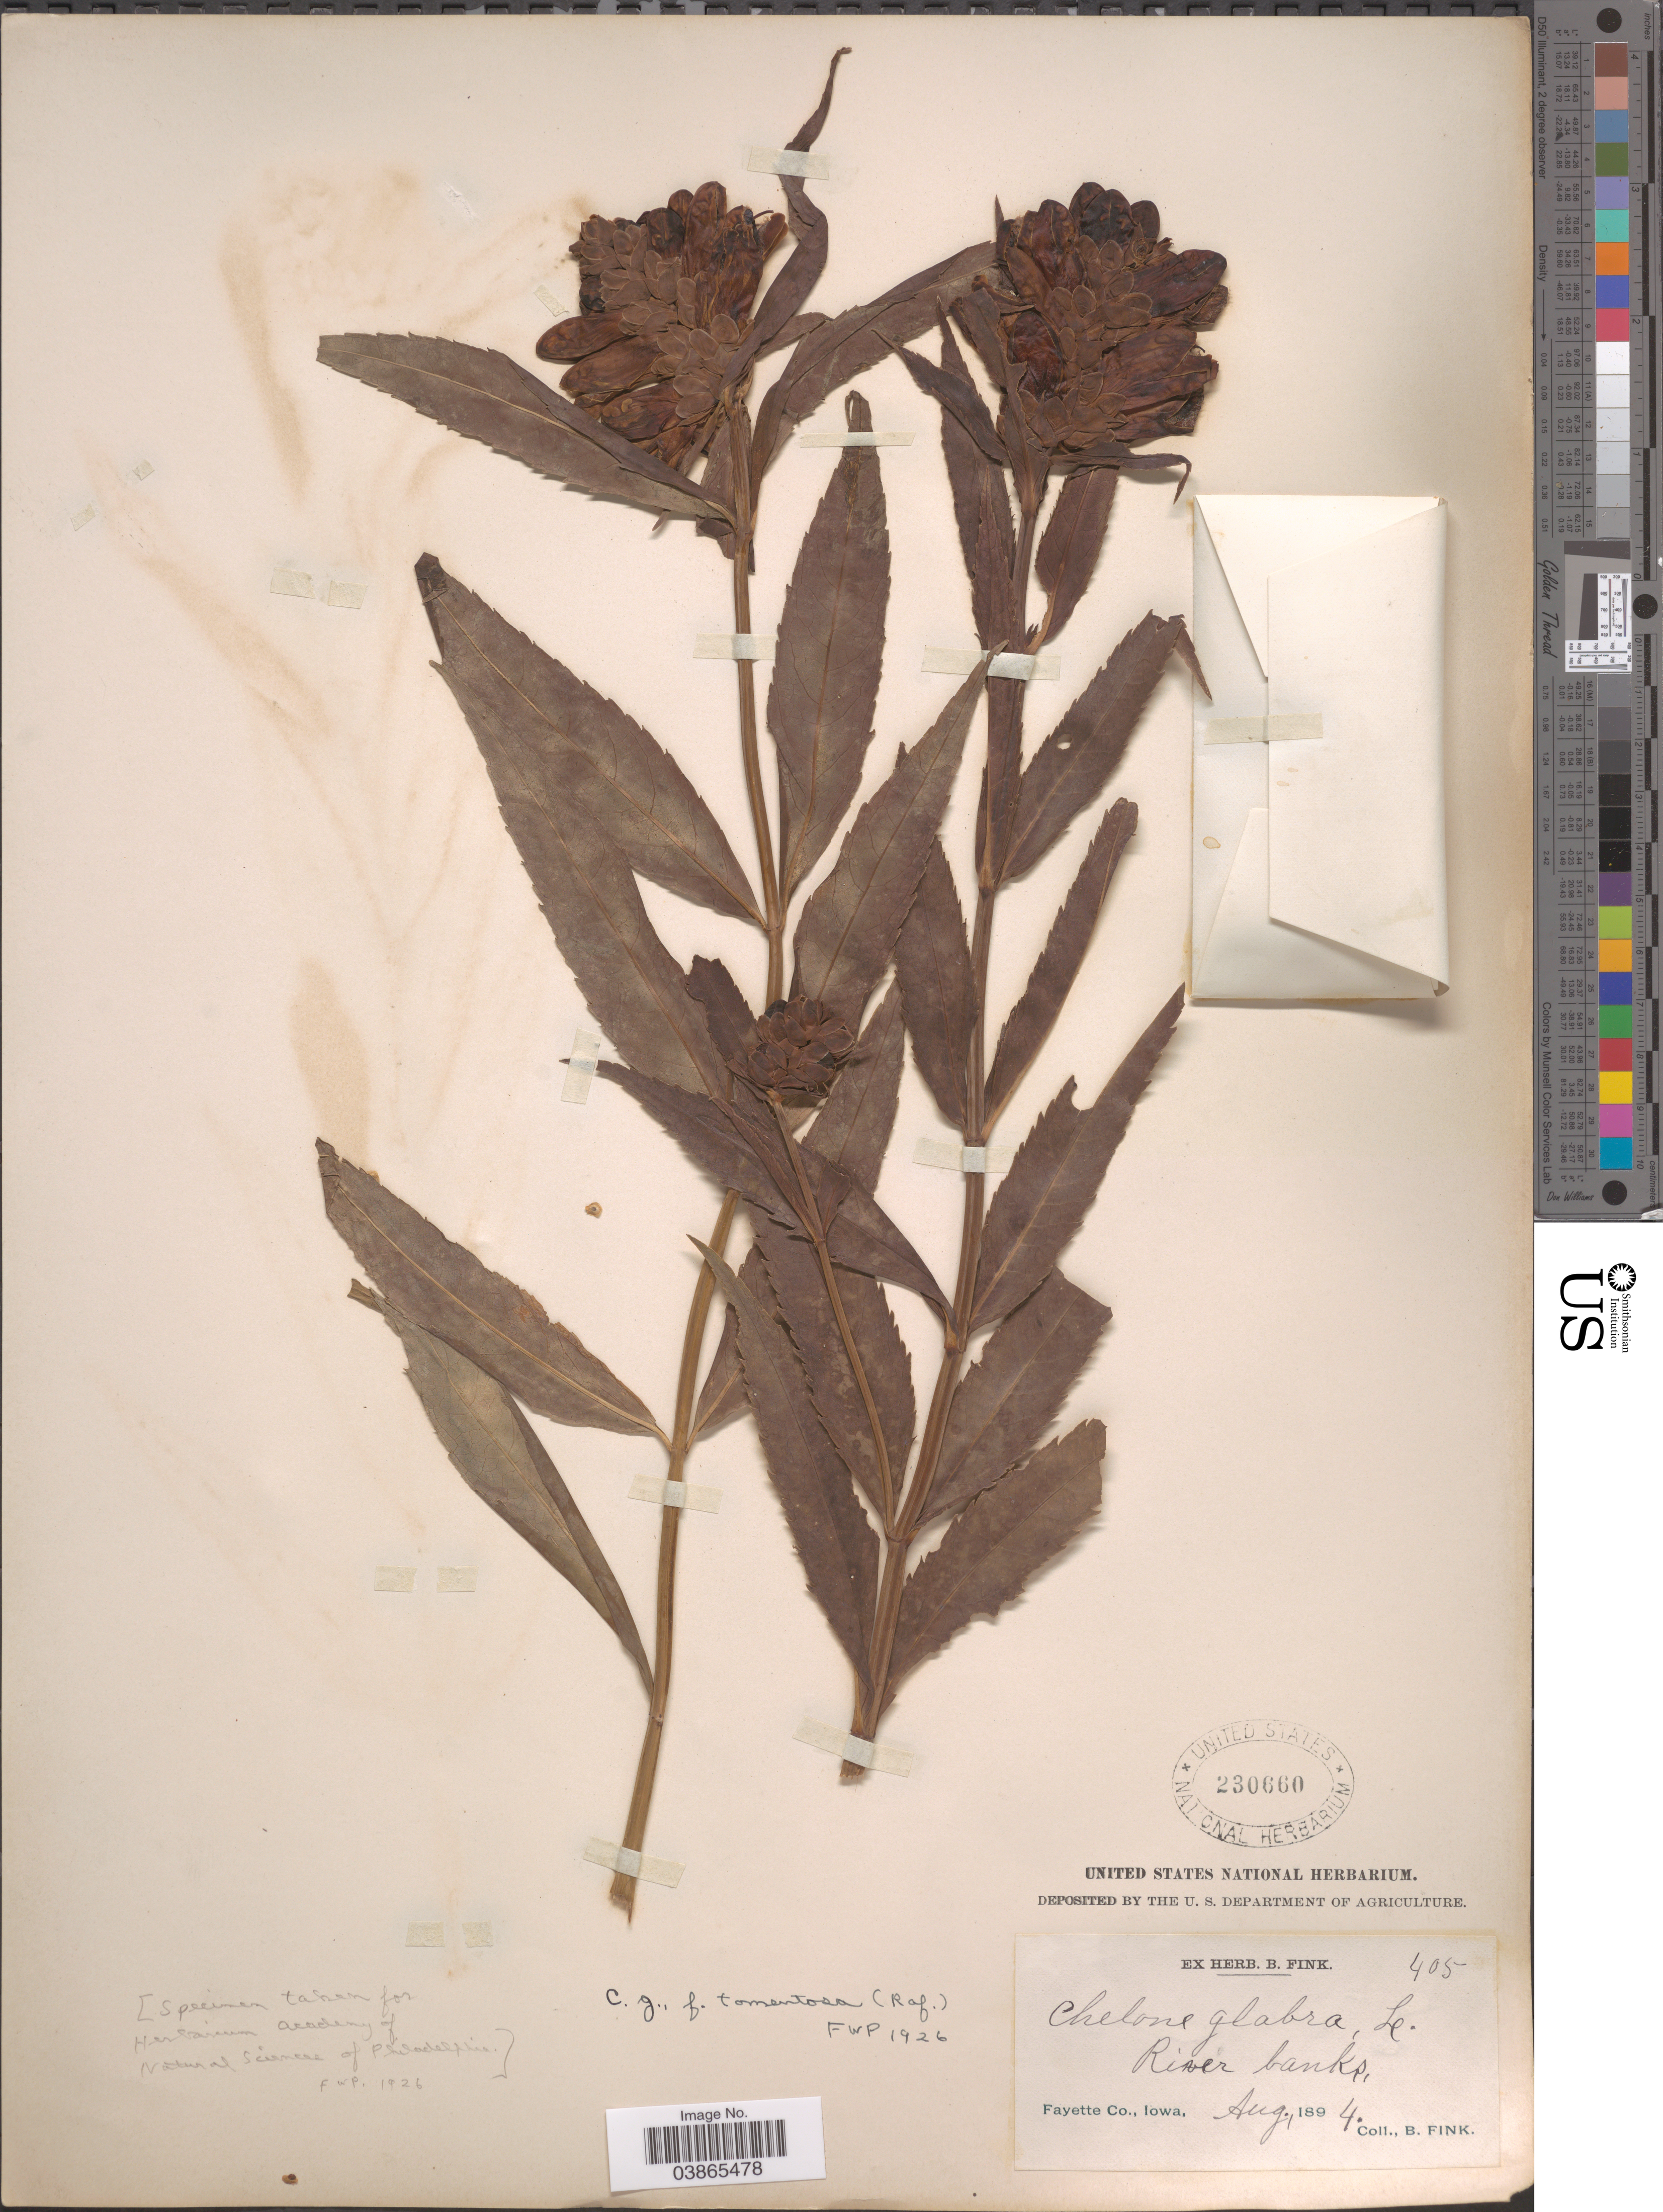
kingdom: Plantae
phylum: Tracheophyta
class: Magnoliopsida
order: Lamiales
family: Plantaginaceae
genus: Chelone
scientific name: Chelone glabra f. tomentosa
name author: (Raf.) Pennell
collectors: B. Fink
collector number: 405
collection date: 1894-08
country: United States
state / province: Iowa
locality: River banks, Fayette Co.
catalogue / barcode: US 230660